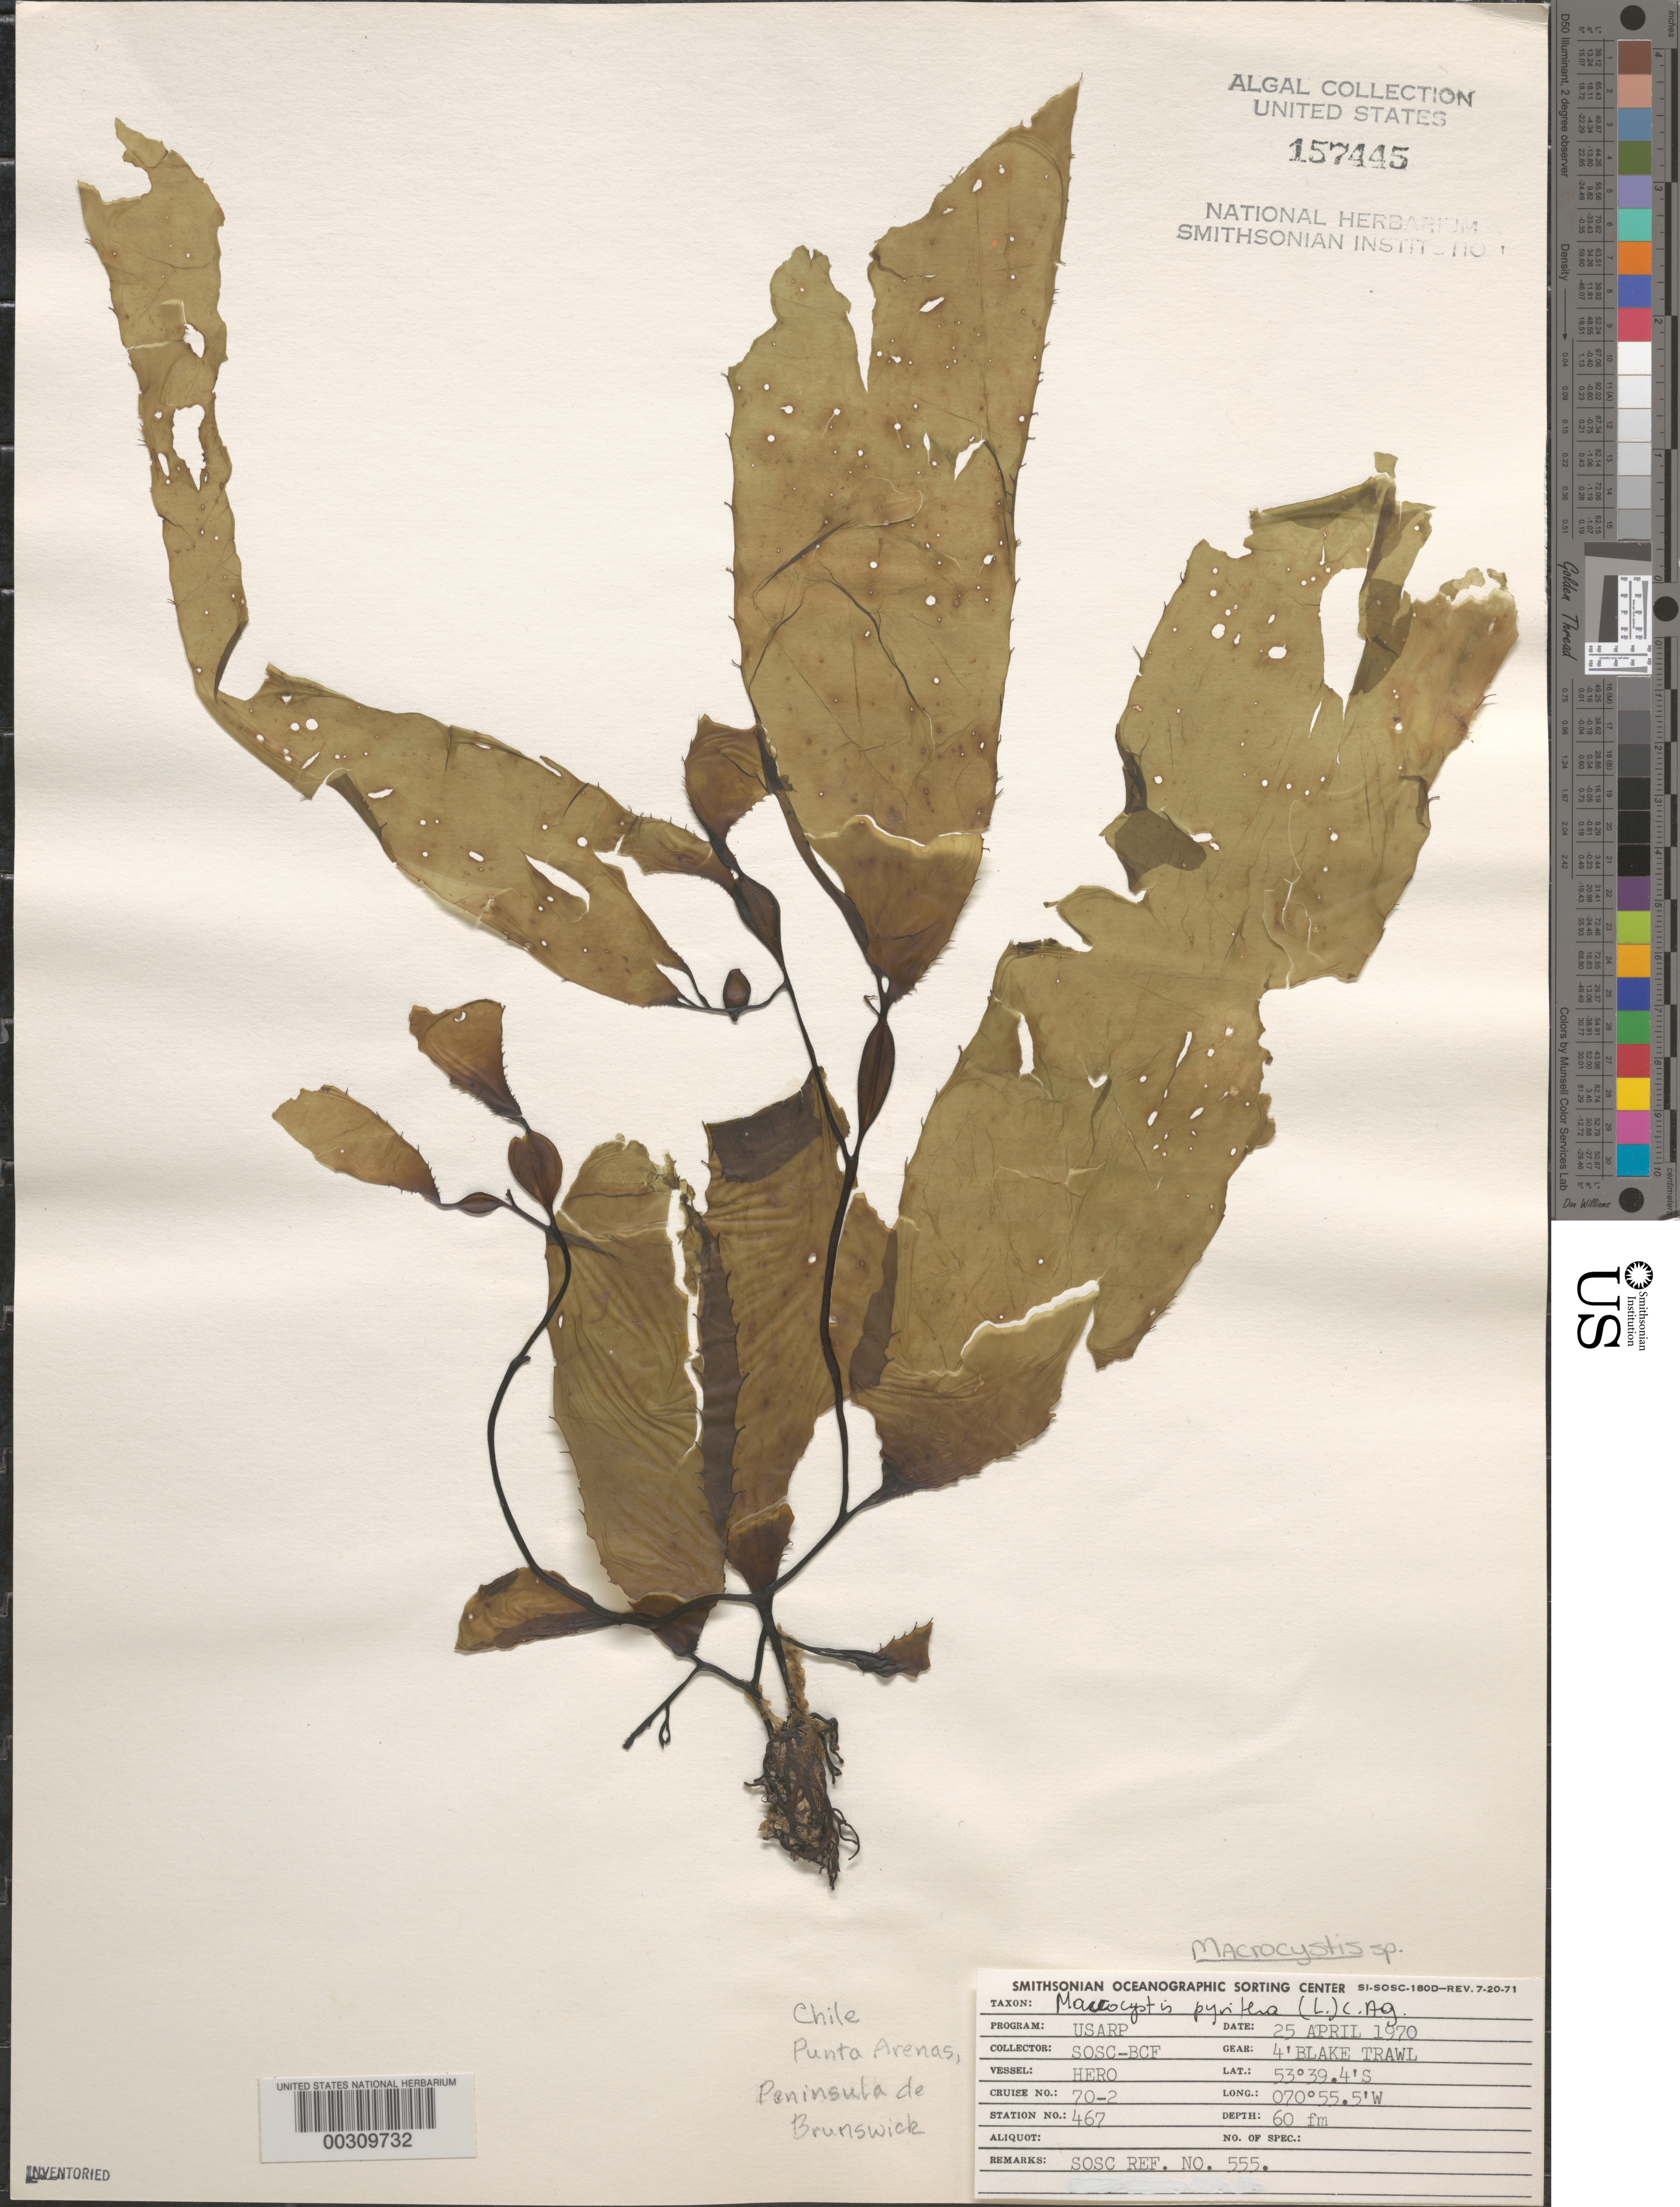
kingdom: Chromista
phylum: Ochrophyta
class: Phaeophyceae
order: Laminariales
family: Laminariaceae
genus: Macrocystis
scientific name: Macrocystis pyrifera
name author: (L.) C. Agardh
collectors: SOSC-BCF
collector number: Station 467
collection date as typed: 25 Apr 1970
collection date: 1970-04-25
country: Chile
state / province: Magallanes y de la Antártica Chilena (XII)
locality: Punta arenas, peninsula de brunswick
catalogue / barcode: US 157445